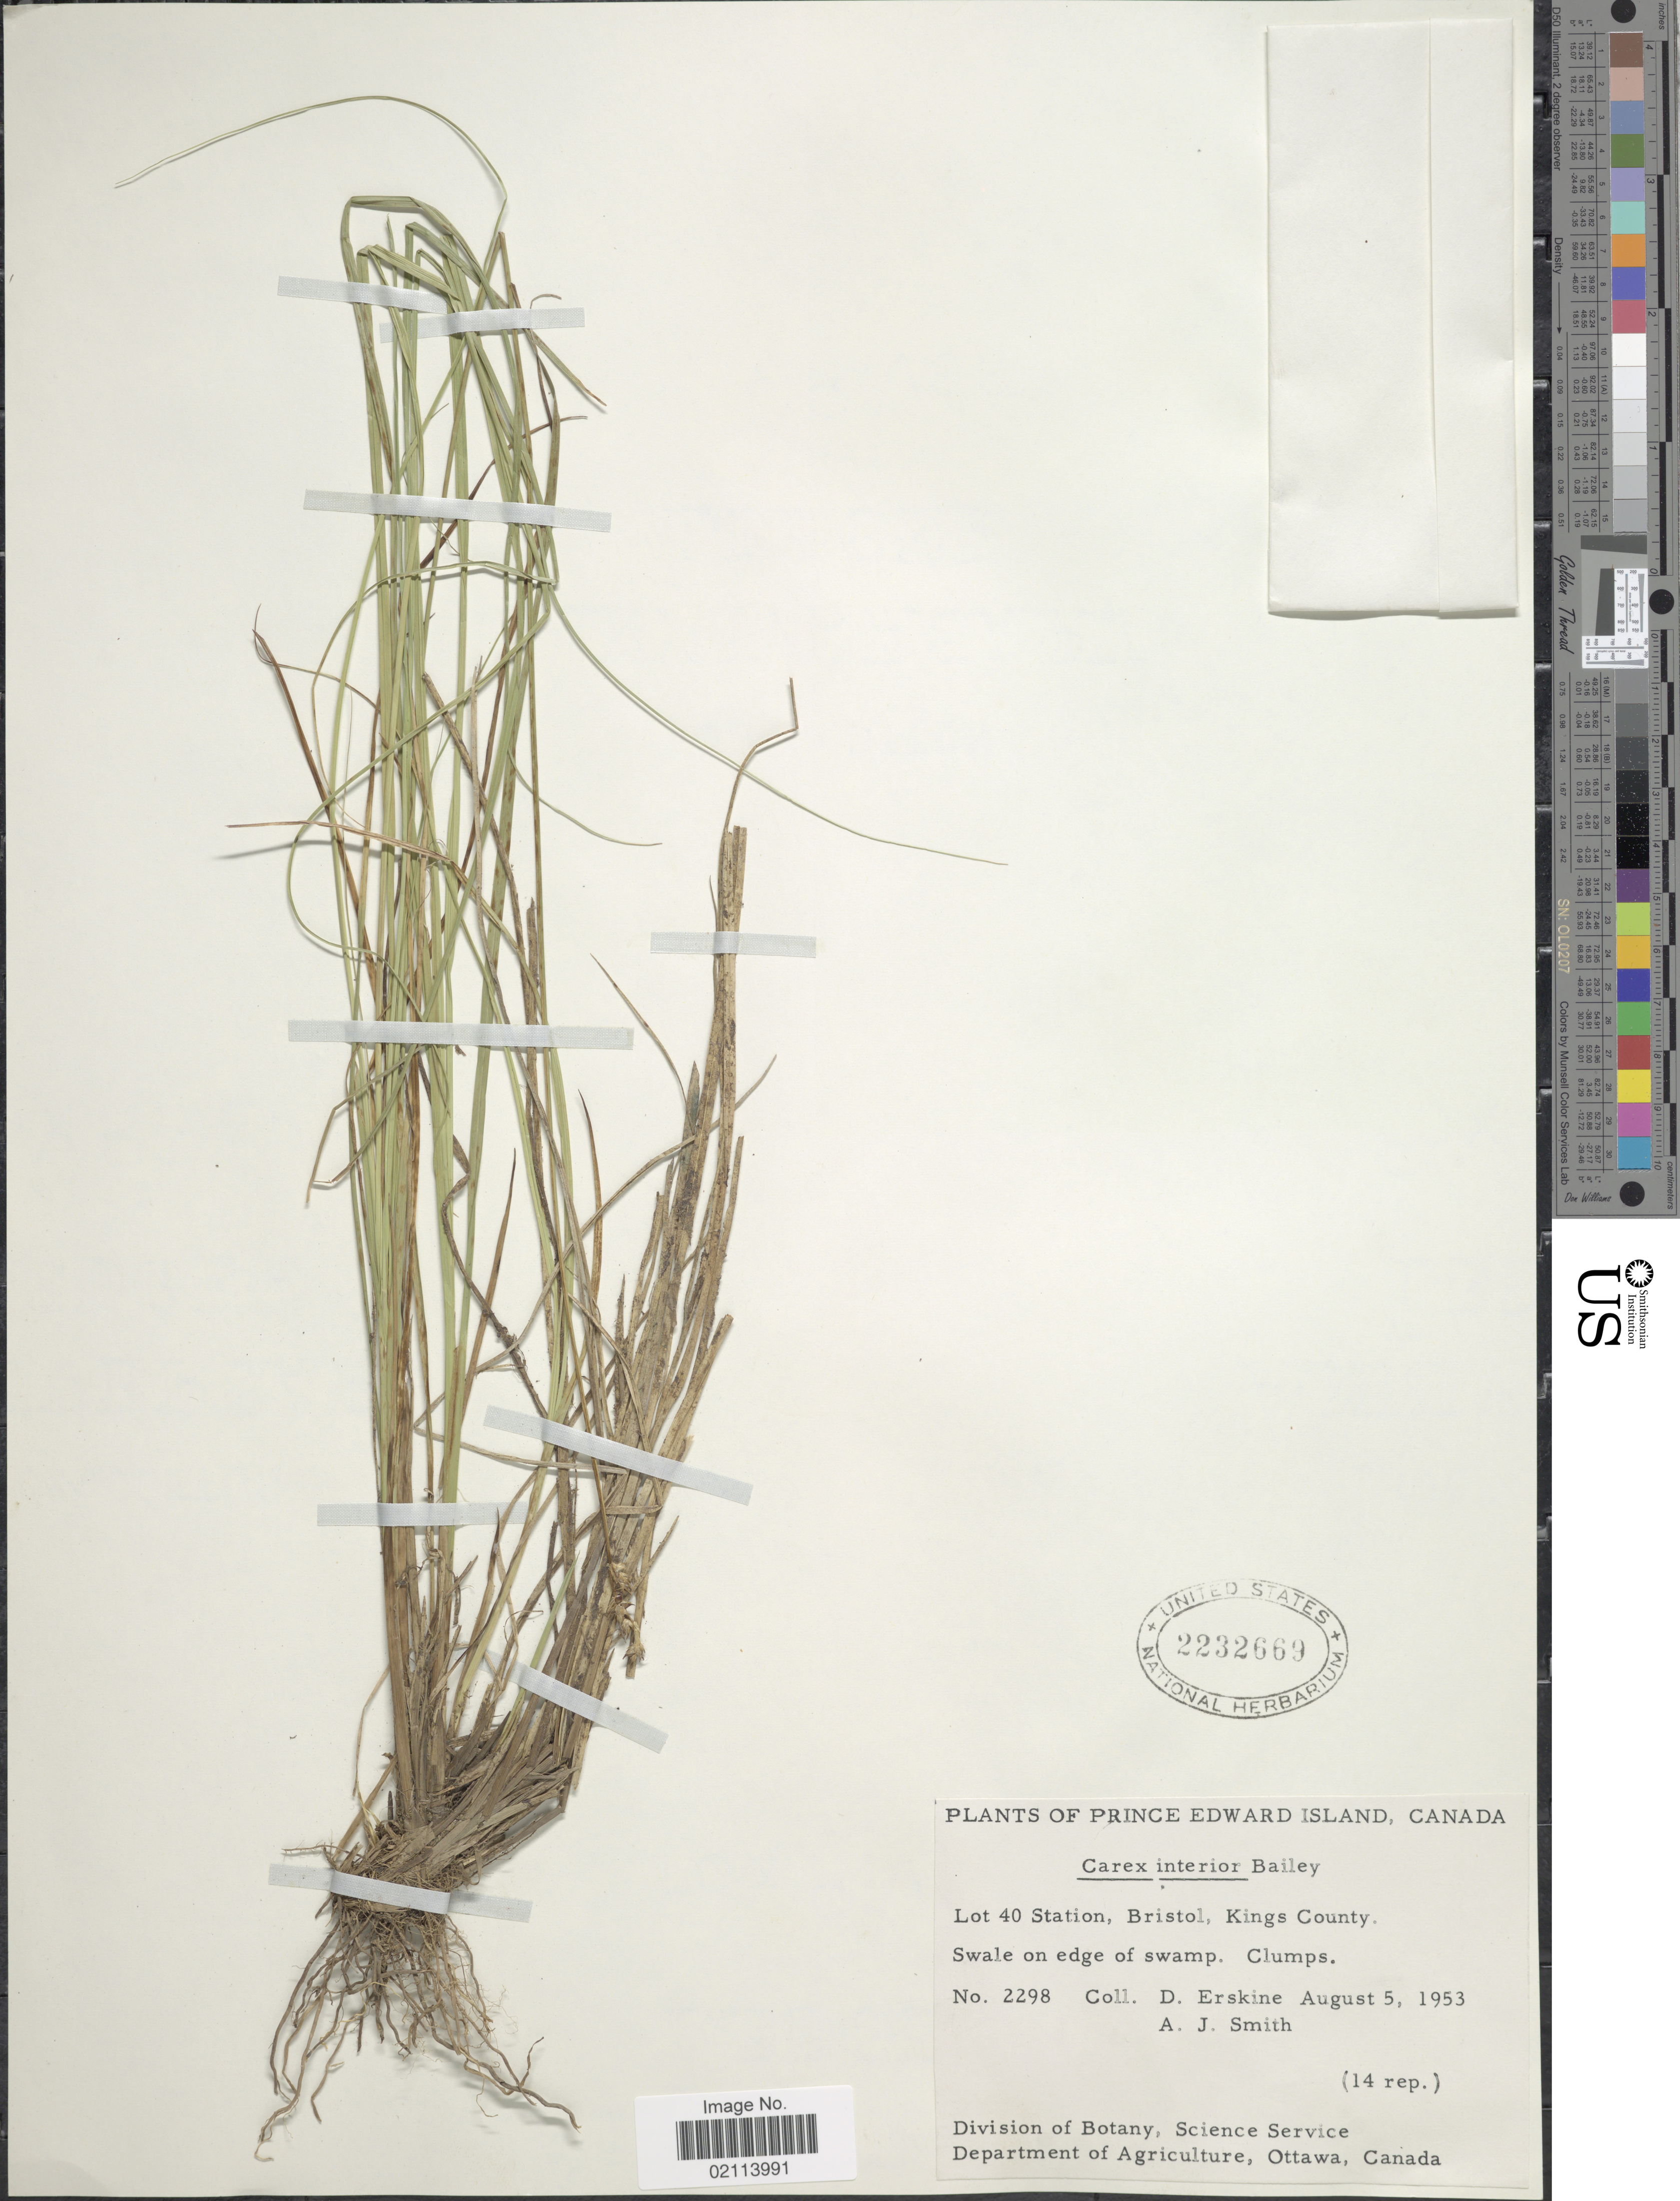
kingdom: Plantae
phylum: Tracheophyta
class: Liliopsida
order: Poales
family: Cyperaceae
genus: Carex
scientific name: Carex interior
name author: L.H. Bailey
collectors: D. Erskine & A. J. E. Smith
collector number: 2298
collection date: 1953-08-05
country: Canada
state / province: Prince Edward Island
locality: Lot 40 Station, Bristol, Kings County, swale on edge of swamp, Clumps.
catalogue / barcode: US 2232669